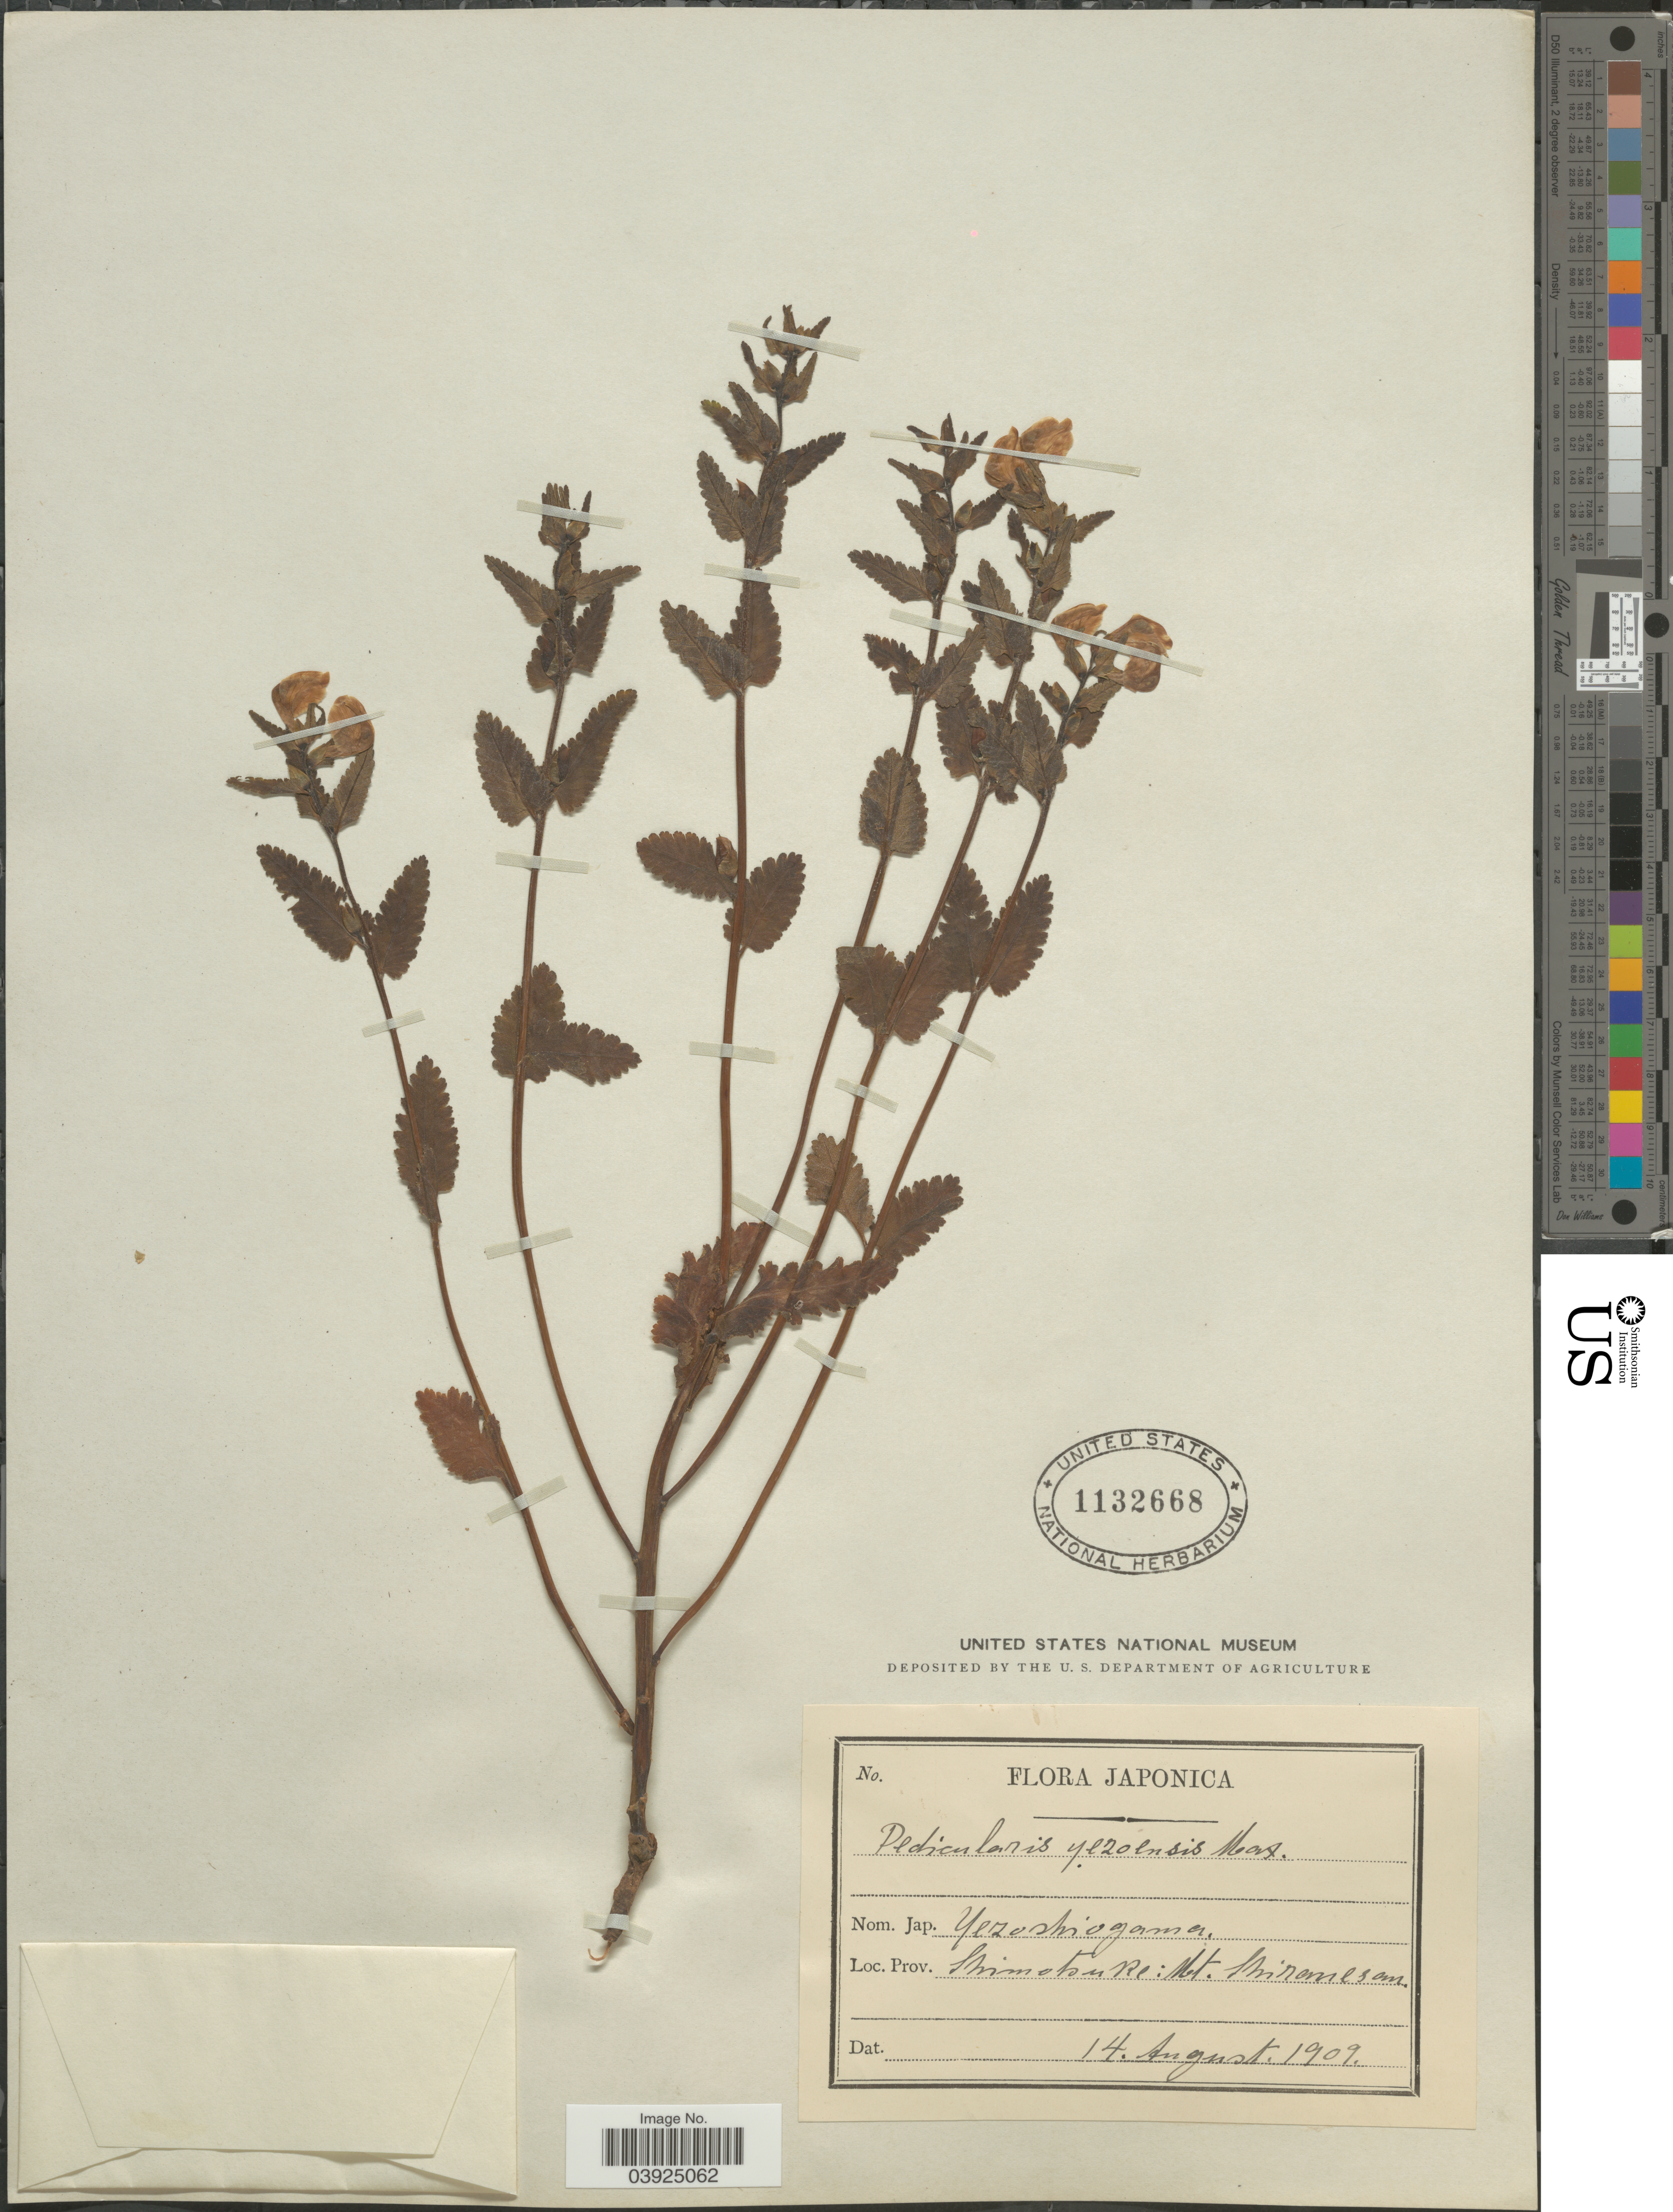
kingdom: Plantae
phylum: Tracheophyta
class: Magnoliopsida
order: Lamiales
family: Orobanchaceae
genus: Pedicularis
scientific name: Pedicularis yezoensis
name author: Maxim.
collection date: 1909-08-14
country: Japan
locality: Prov. Shimotsuke: Mt. Shiranesan.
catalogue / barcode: US 1132668